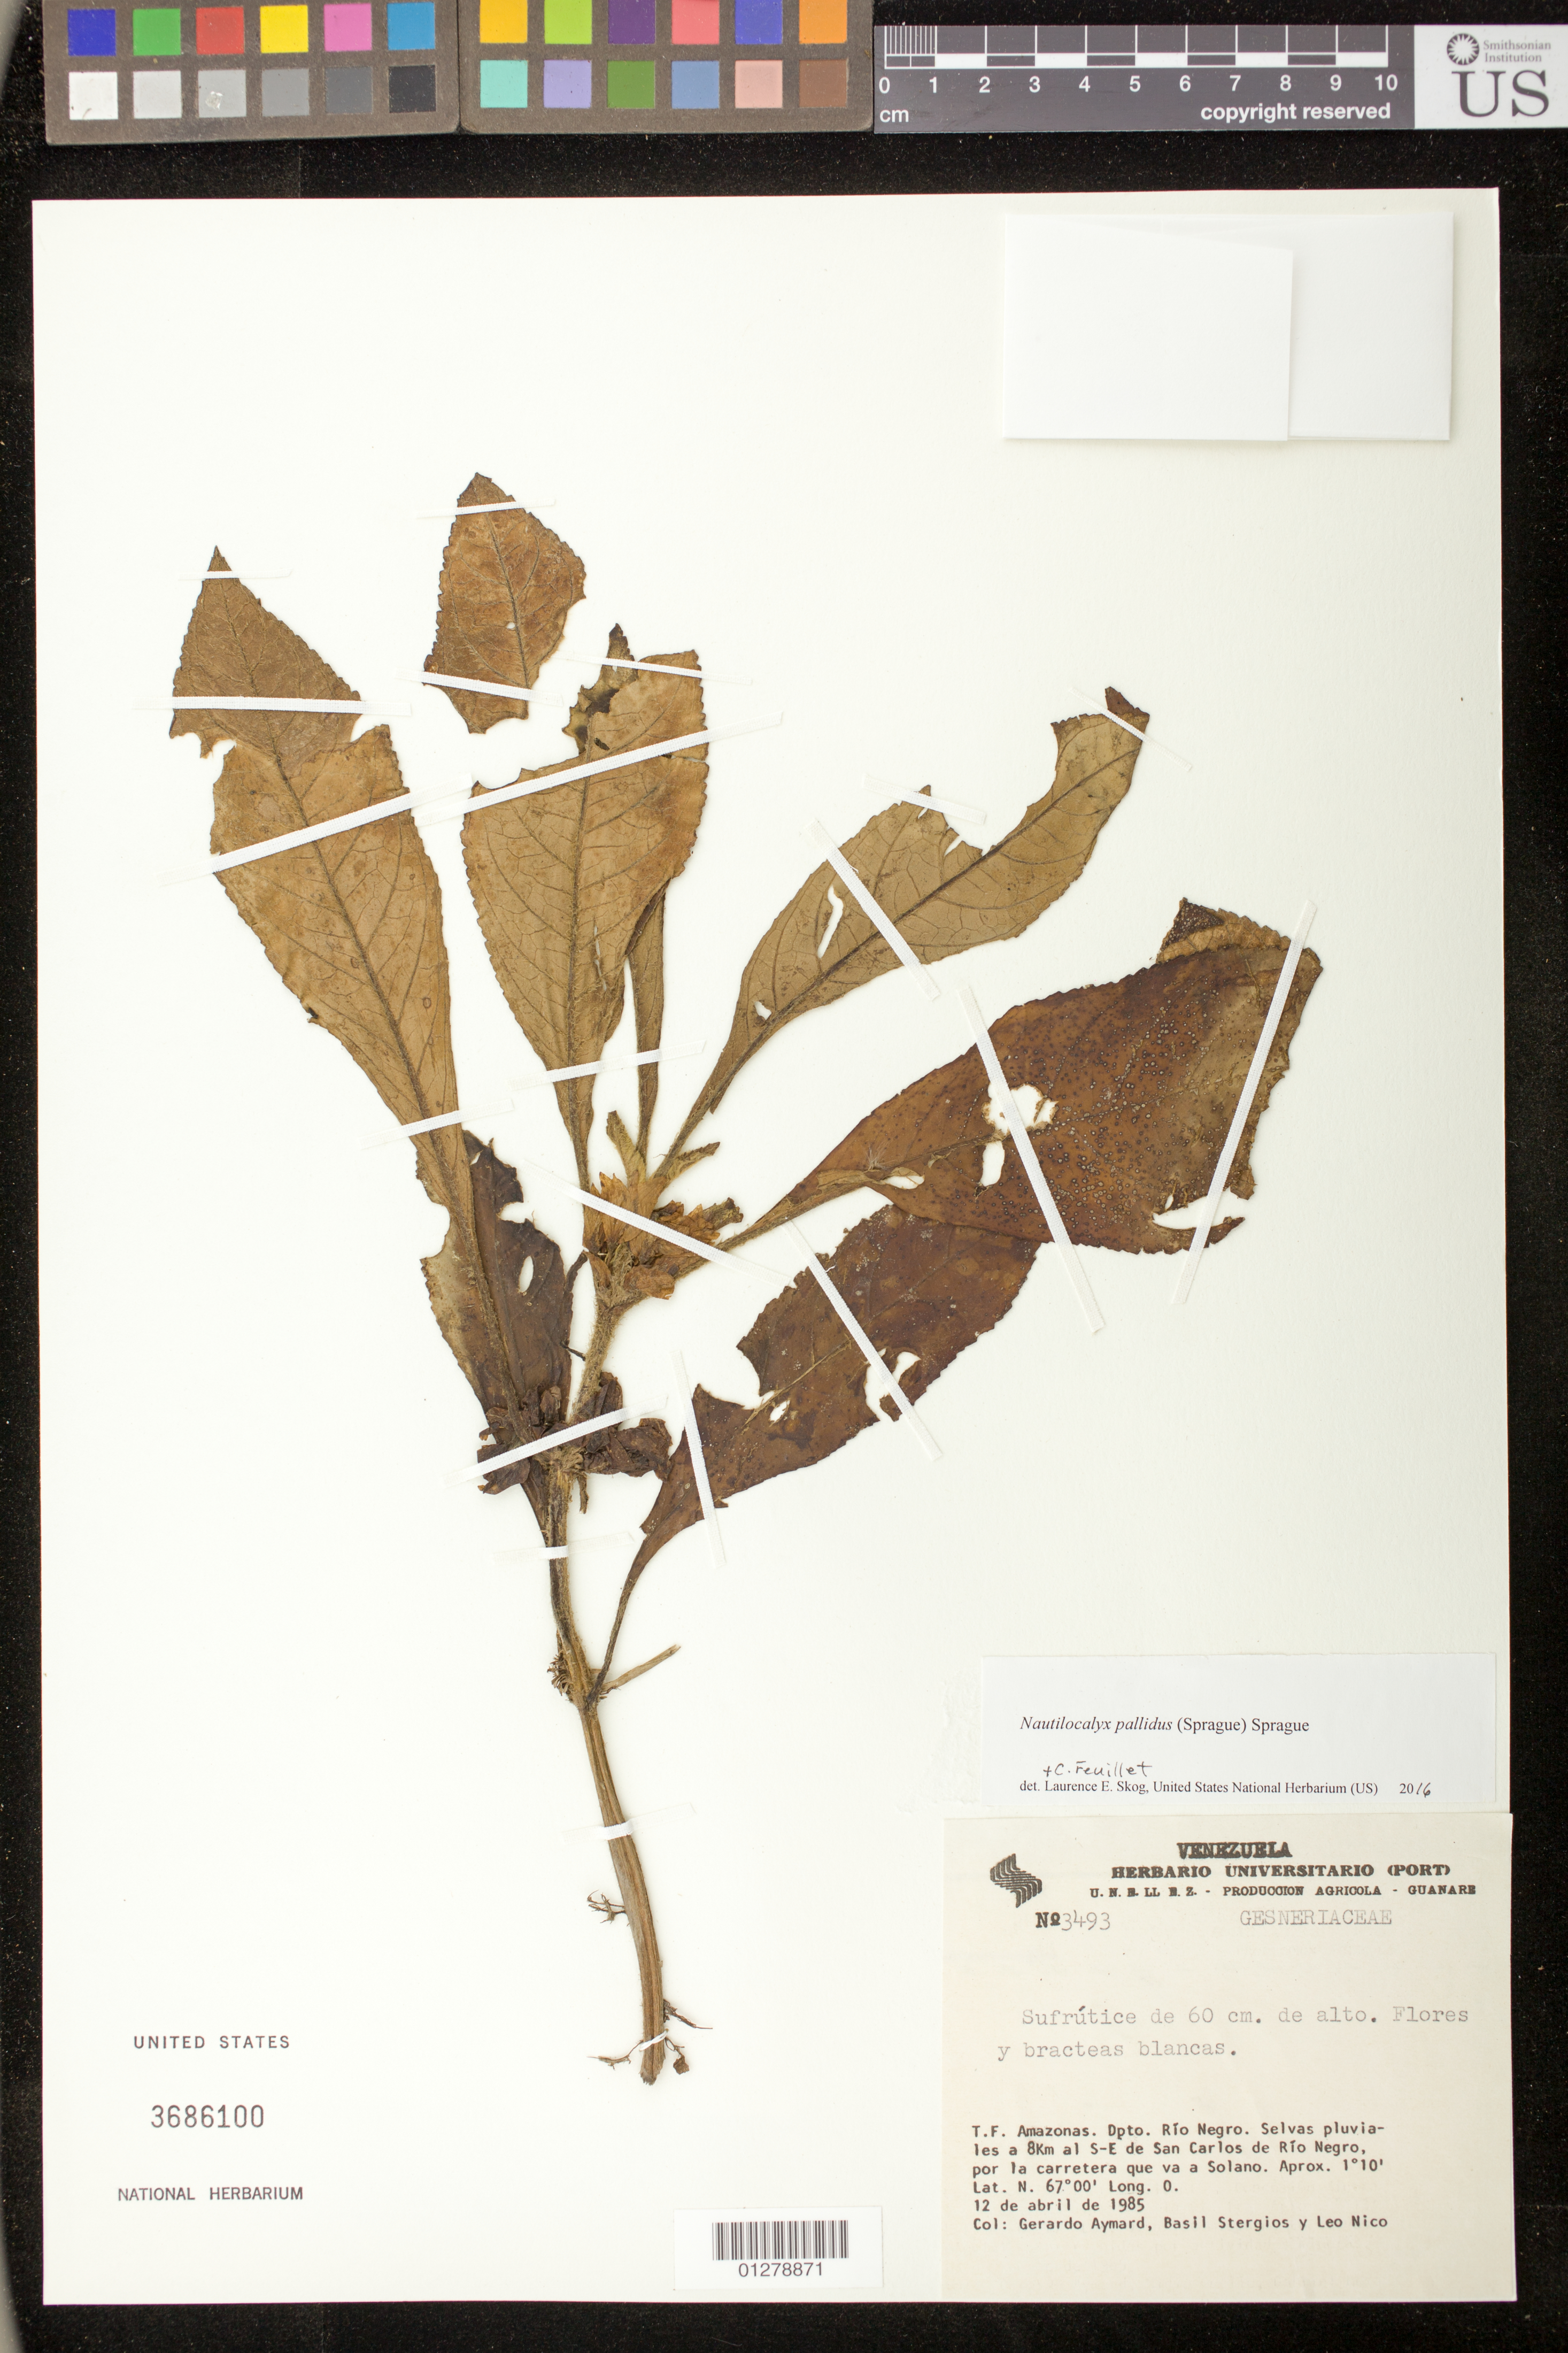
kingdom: Plantae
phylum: Tracheophyta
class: Magnoliopsida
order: Lamiales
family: Gesneriaceae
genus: Nautilocalyx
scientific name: Nautilocalyx pallidus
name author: (Sprague) C. Sprague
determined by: Skog, Laurence E.; Feuillet, C.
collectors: G. A. Aymard, B. G. Stergios & L. Nico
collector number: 3493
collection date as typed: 12 April 1985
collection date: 1985-04-12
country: Venezuela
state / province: Amazonas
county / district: Rio Negro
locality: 8 km al SE de San Carlos de Rio Negro, por la carretera que va a Solano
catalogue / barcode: US 3686100